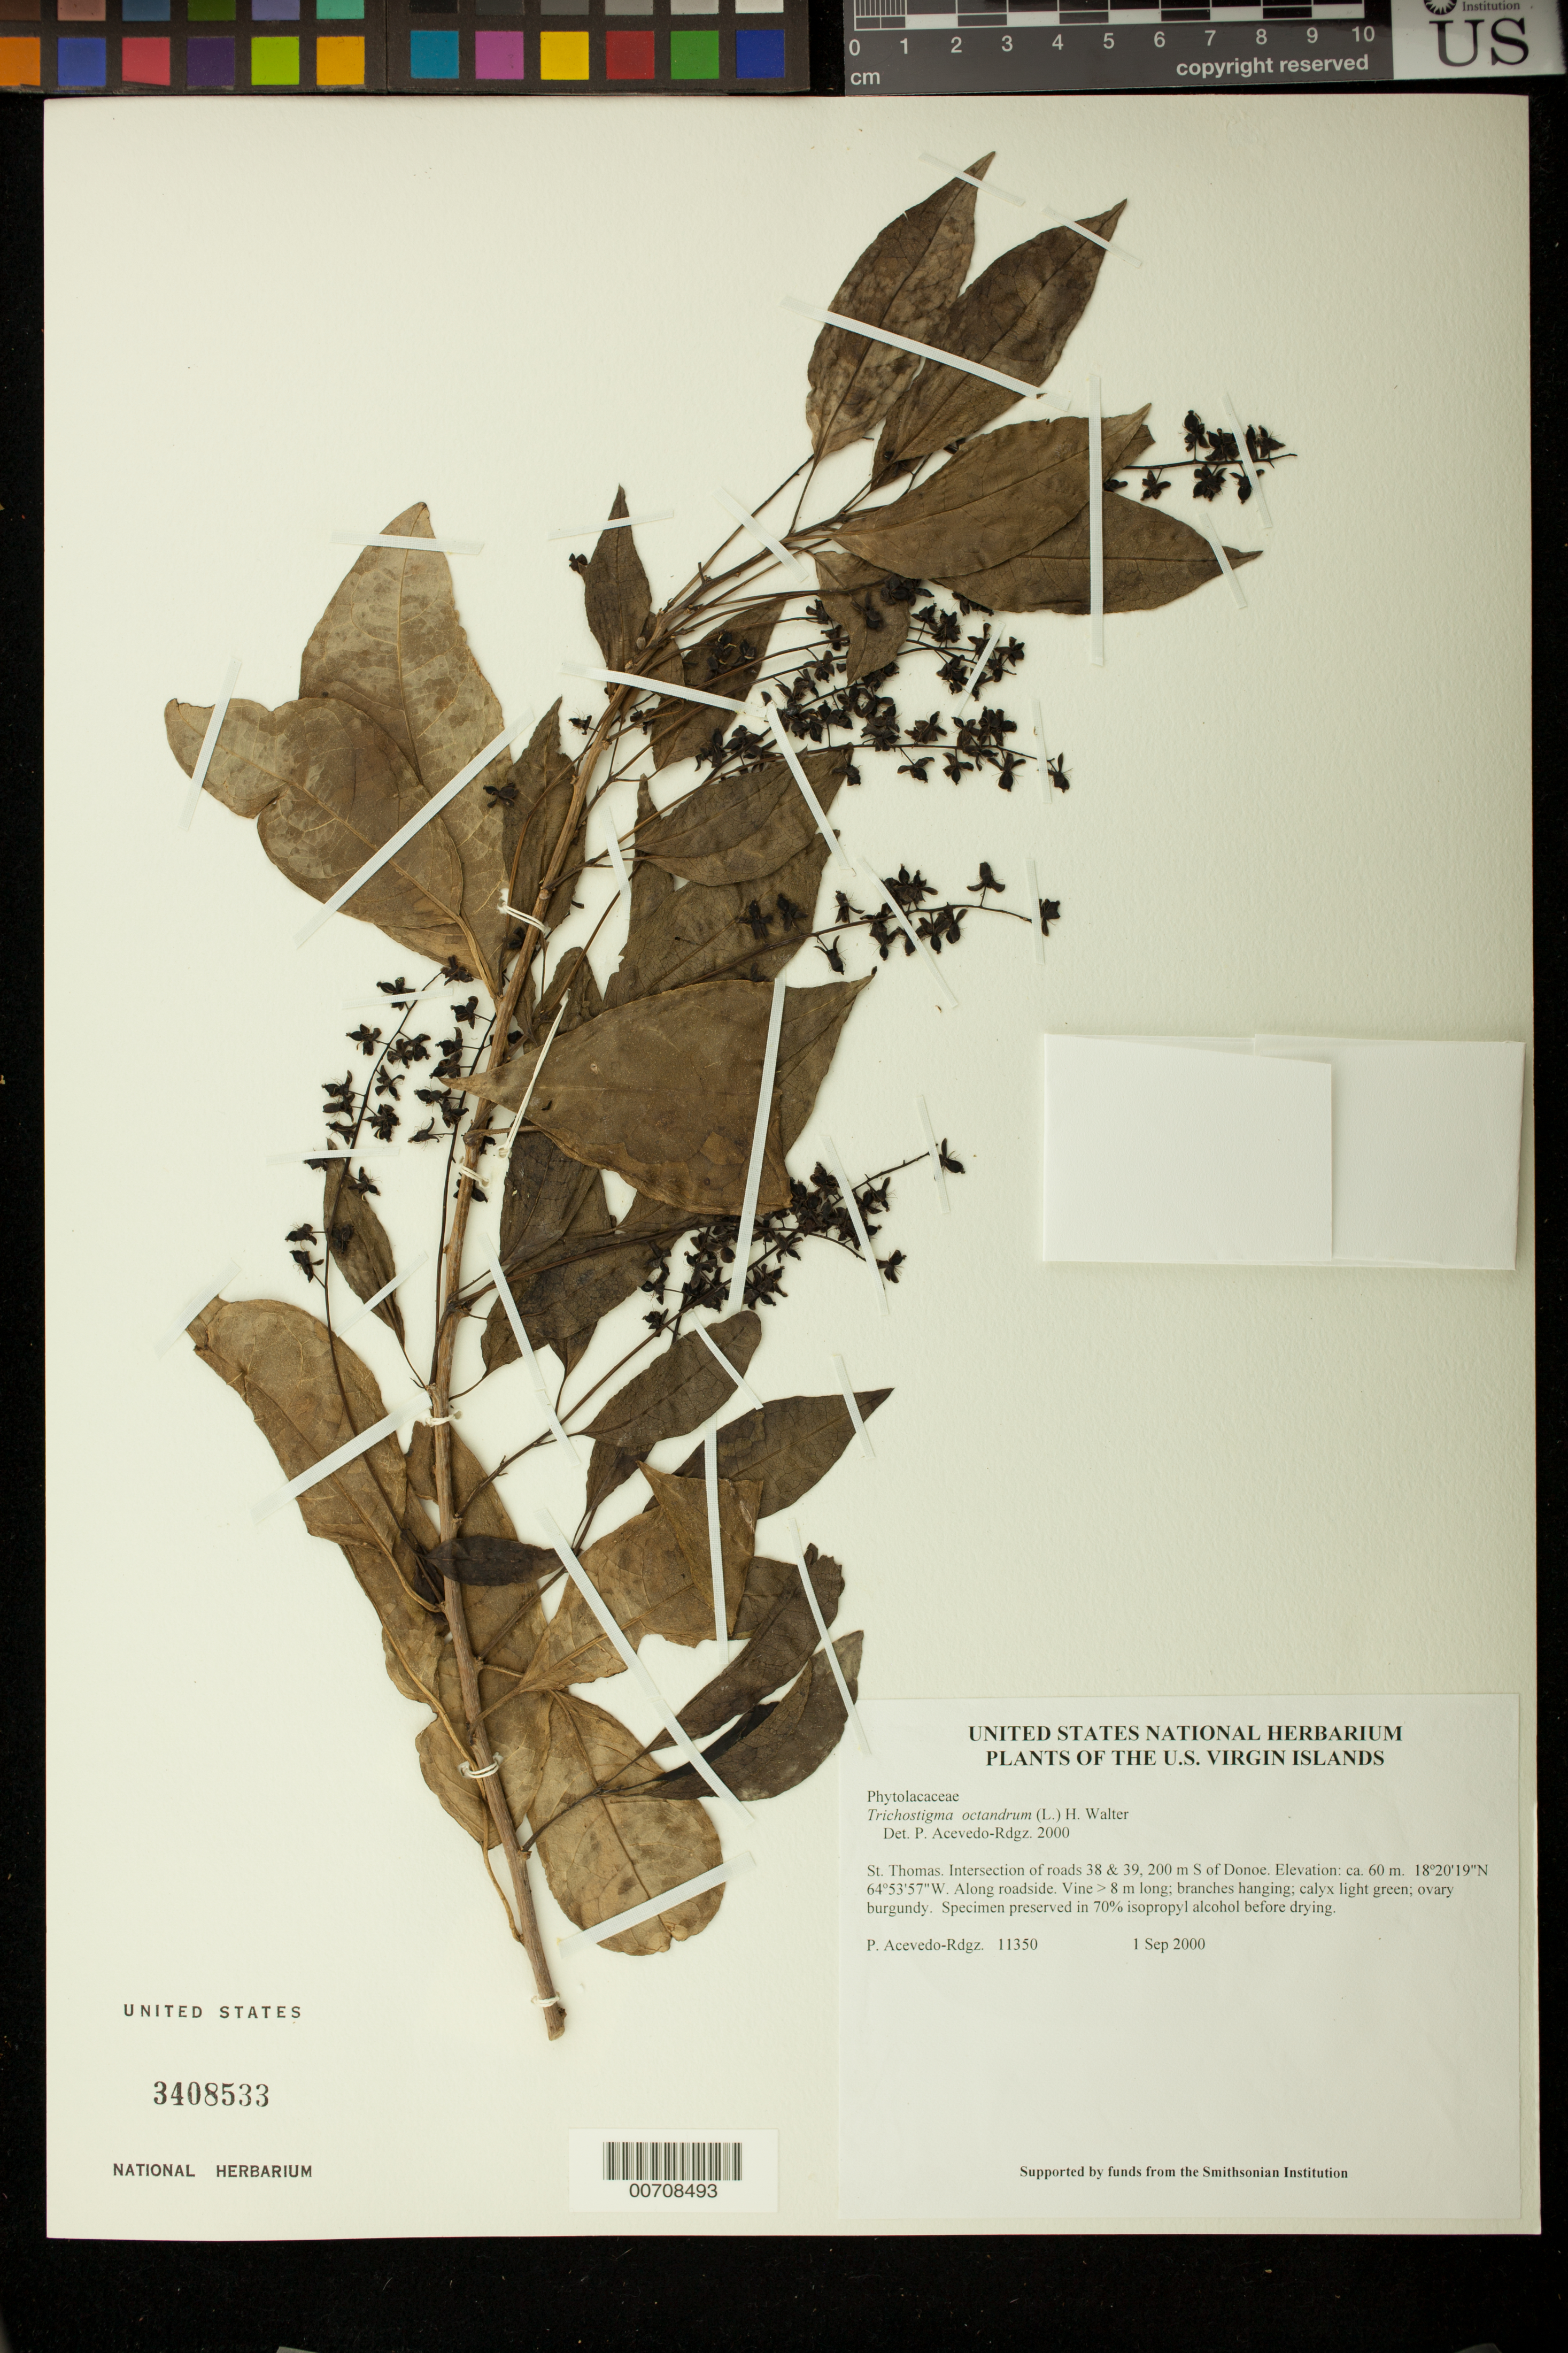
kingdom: Plantae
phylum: Tracheophyta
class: Magnoliopsida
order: Caryophyllales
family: Phytolaccaceae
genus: Trichostigma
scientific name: Trichostigma octandrum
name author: (L.) H. Walter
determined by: Acevedo-Rodríguez, P., (BOT), Smithsonian Institution - National Museum of Natural History (UNITED STATES)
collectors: P. Acevedo-Rodr.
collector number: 11350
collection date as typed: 01 Sep 2000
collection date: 2000-09-01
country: U.S. Virgin Islands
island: St. Thomas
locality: Intersection of roads 38 & 39, 200 m S of Donoe.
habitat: Along roadside.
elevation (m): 60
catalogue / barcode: US 3408533